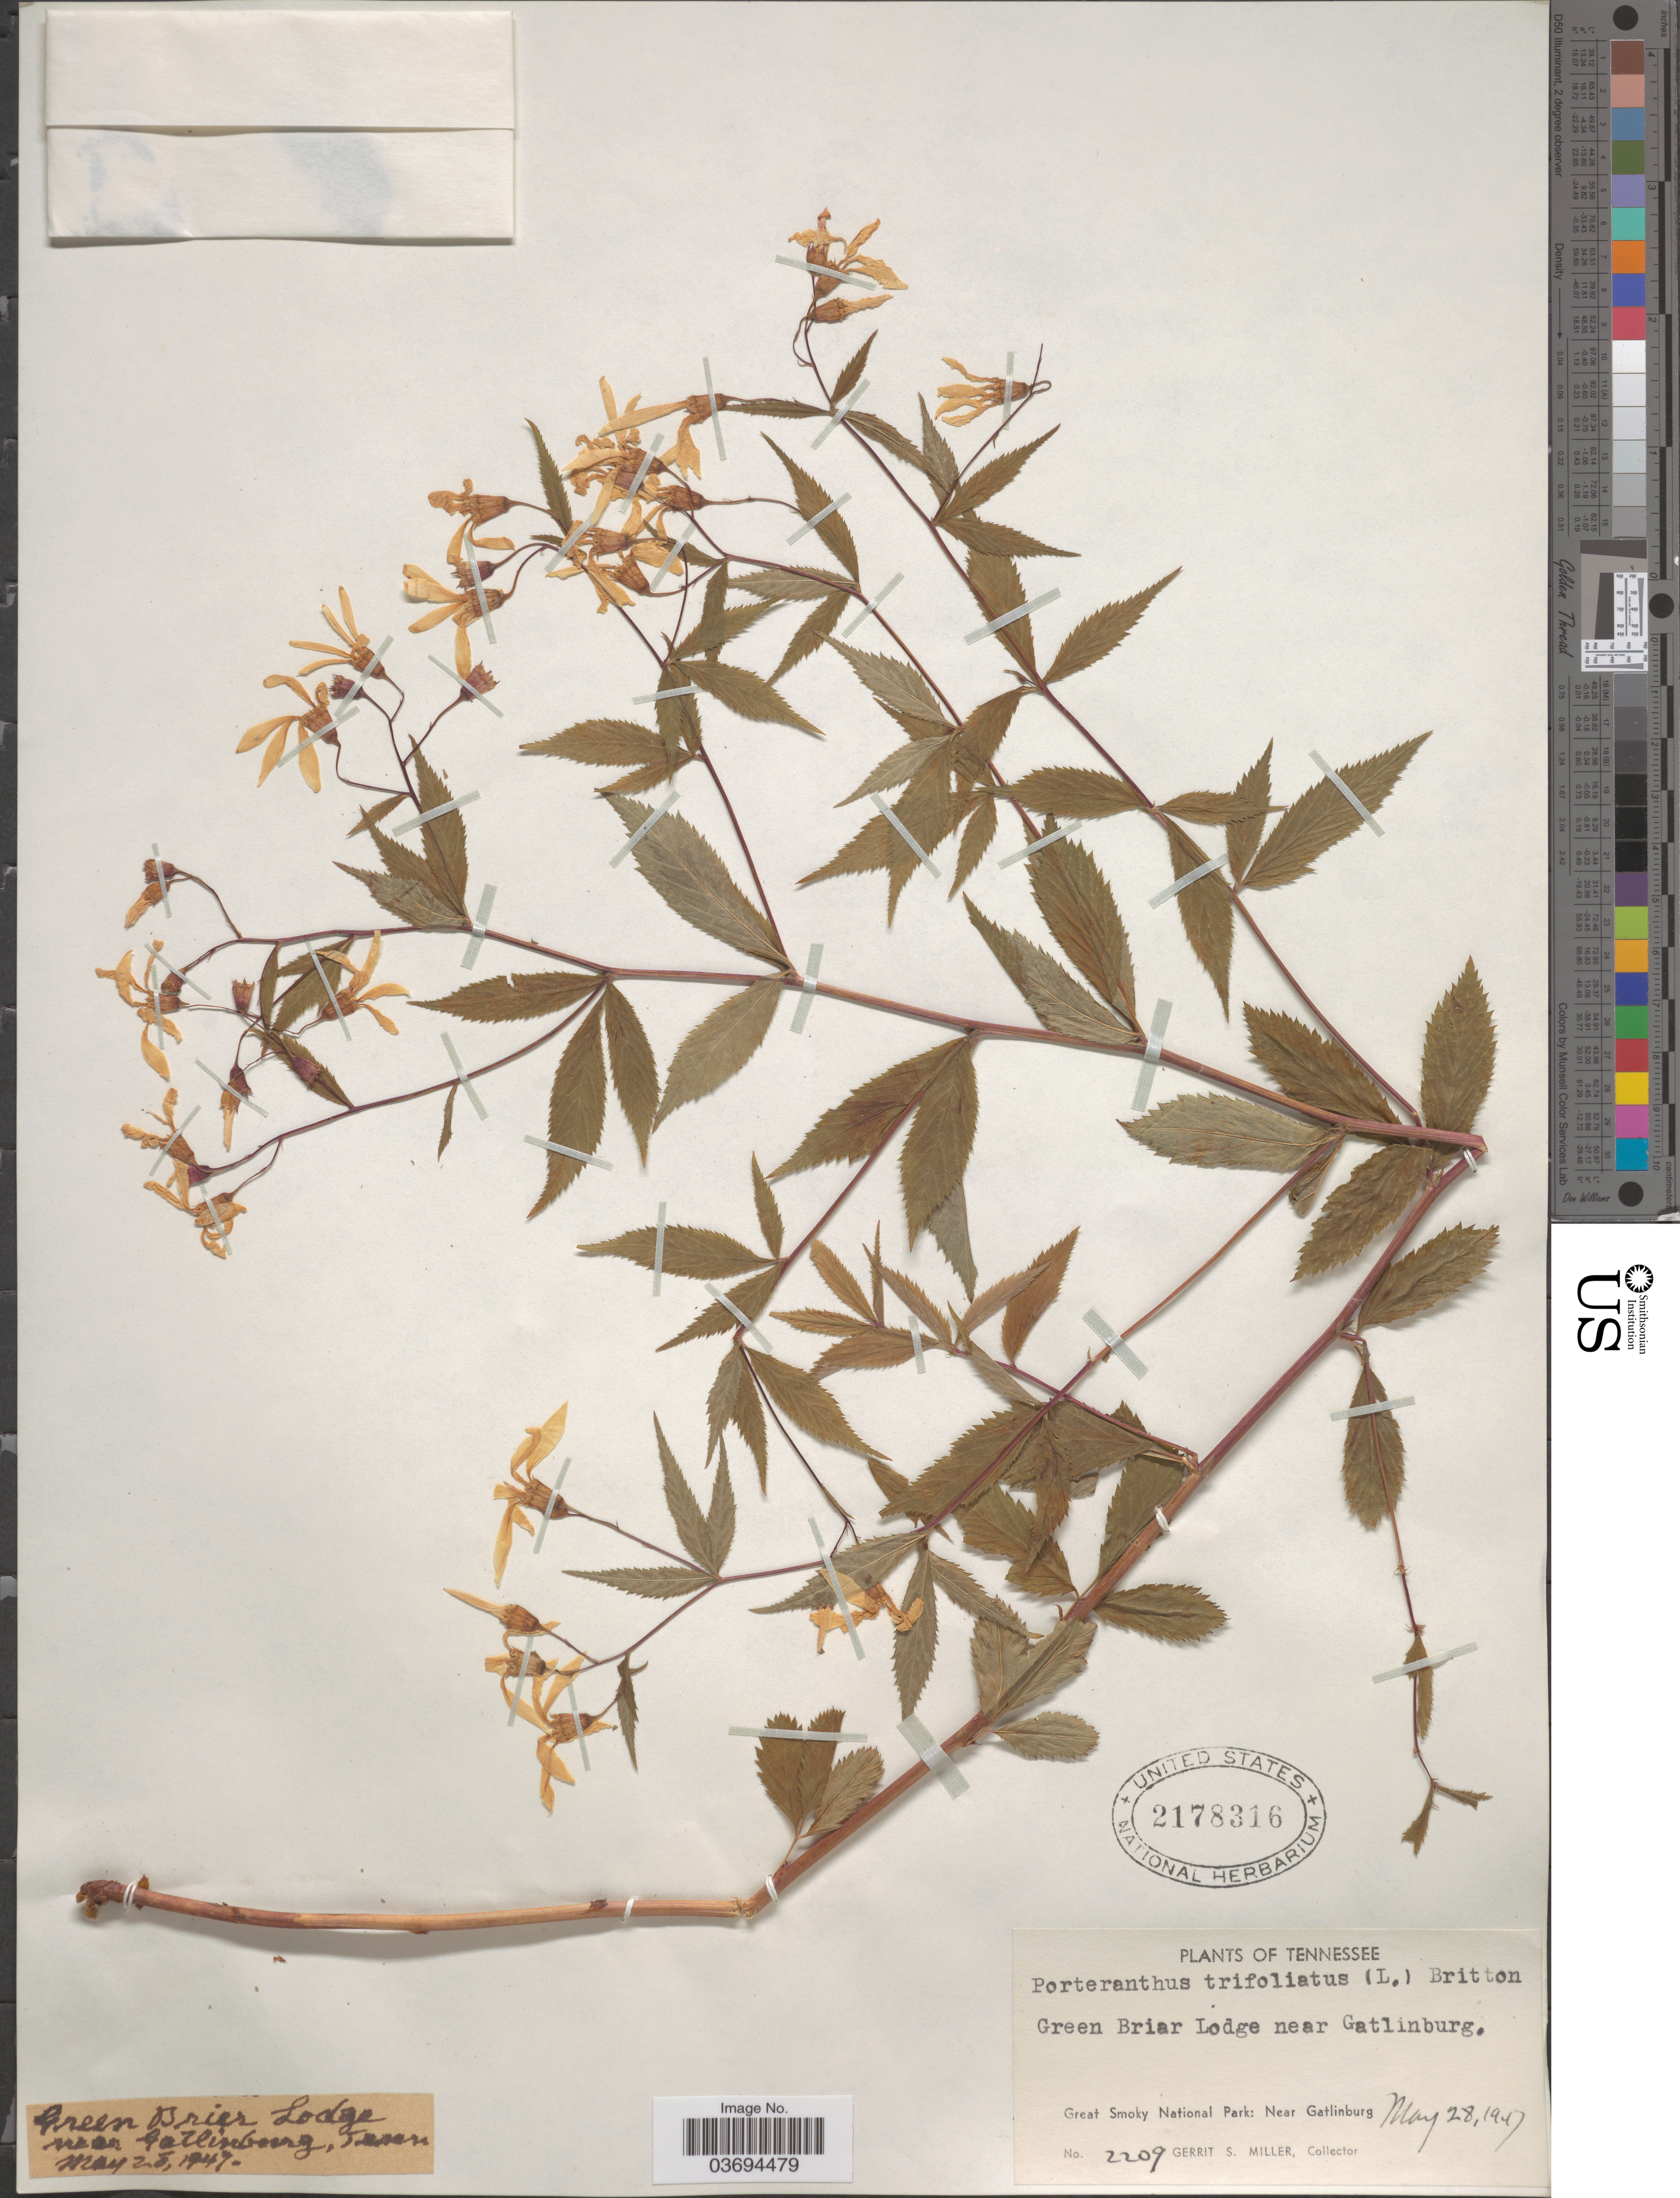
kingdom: Plantae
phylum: Tracheophyta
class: Magnoliopsida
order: Rosales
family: Rosaceae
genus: Gillenia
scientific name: Gillenia trifoliata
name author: (L.) Moench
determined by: Strong, Mark T., (BOT), Smithsonian Institution - National Museum of Natural History (UNITED STATES)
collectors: G. S. Miller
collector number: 2209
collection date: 1947-05-28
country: United States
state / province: Tennessee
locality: Green Briar Lodge near Gatlinburg. Great Smoky National Park: Near Gatlinburg.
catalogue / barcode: US 2178316